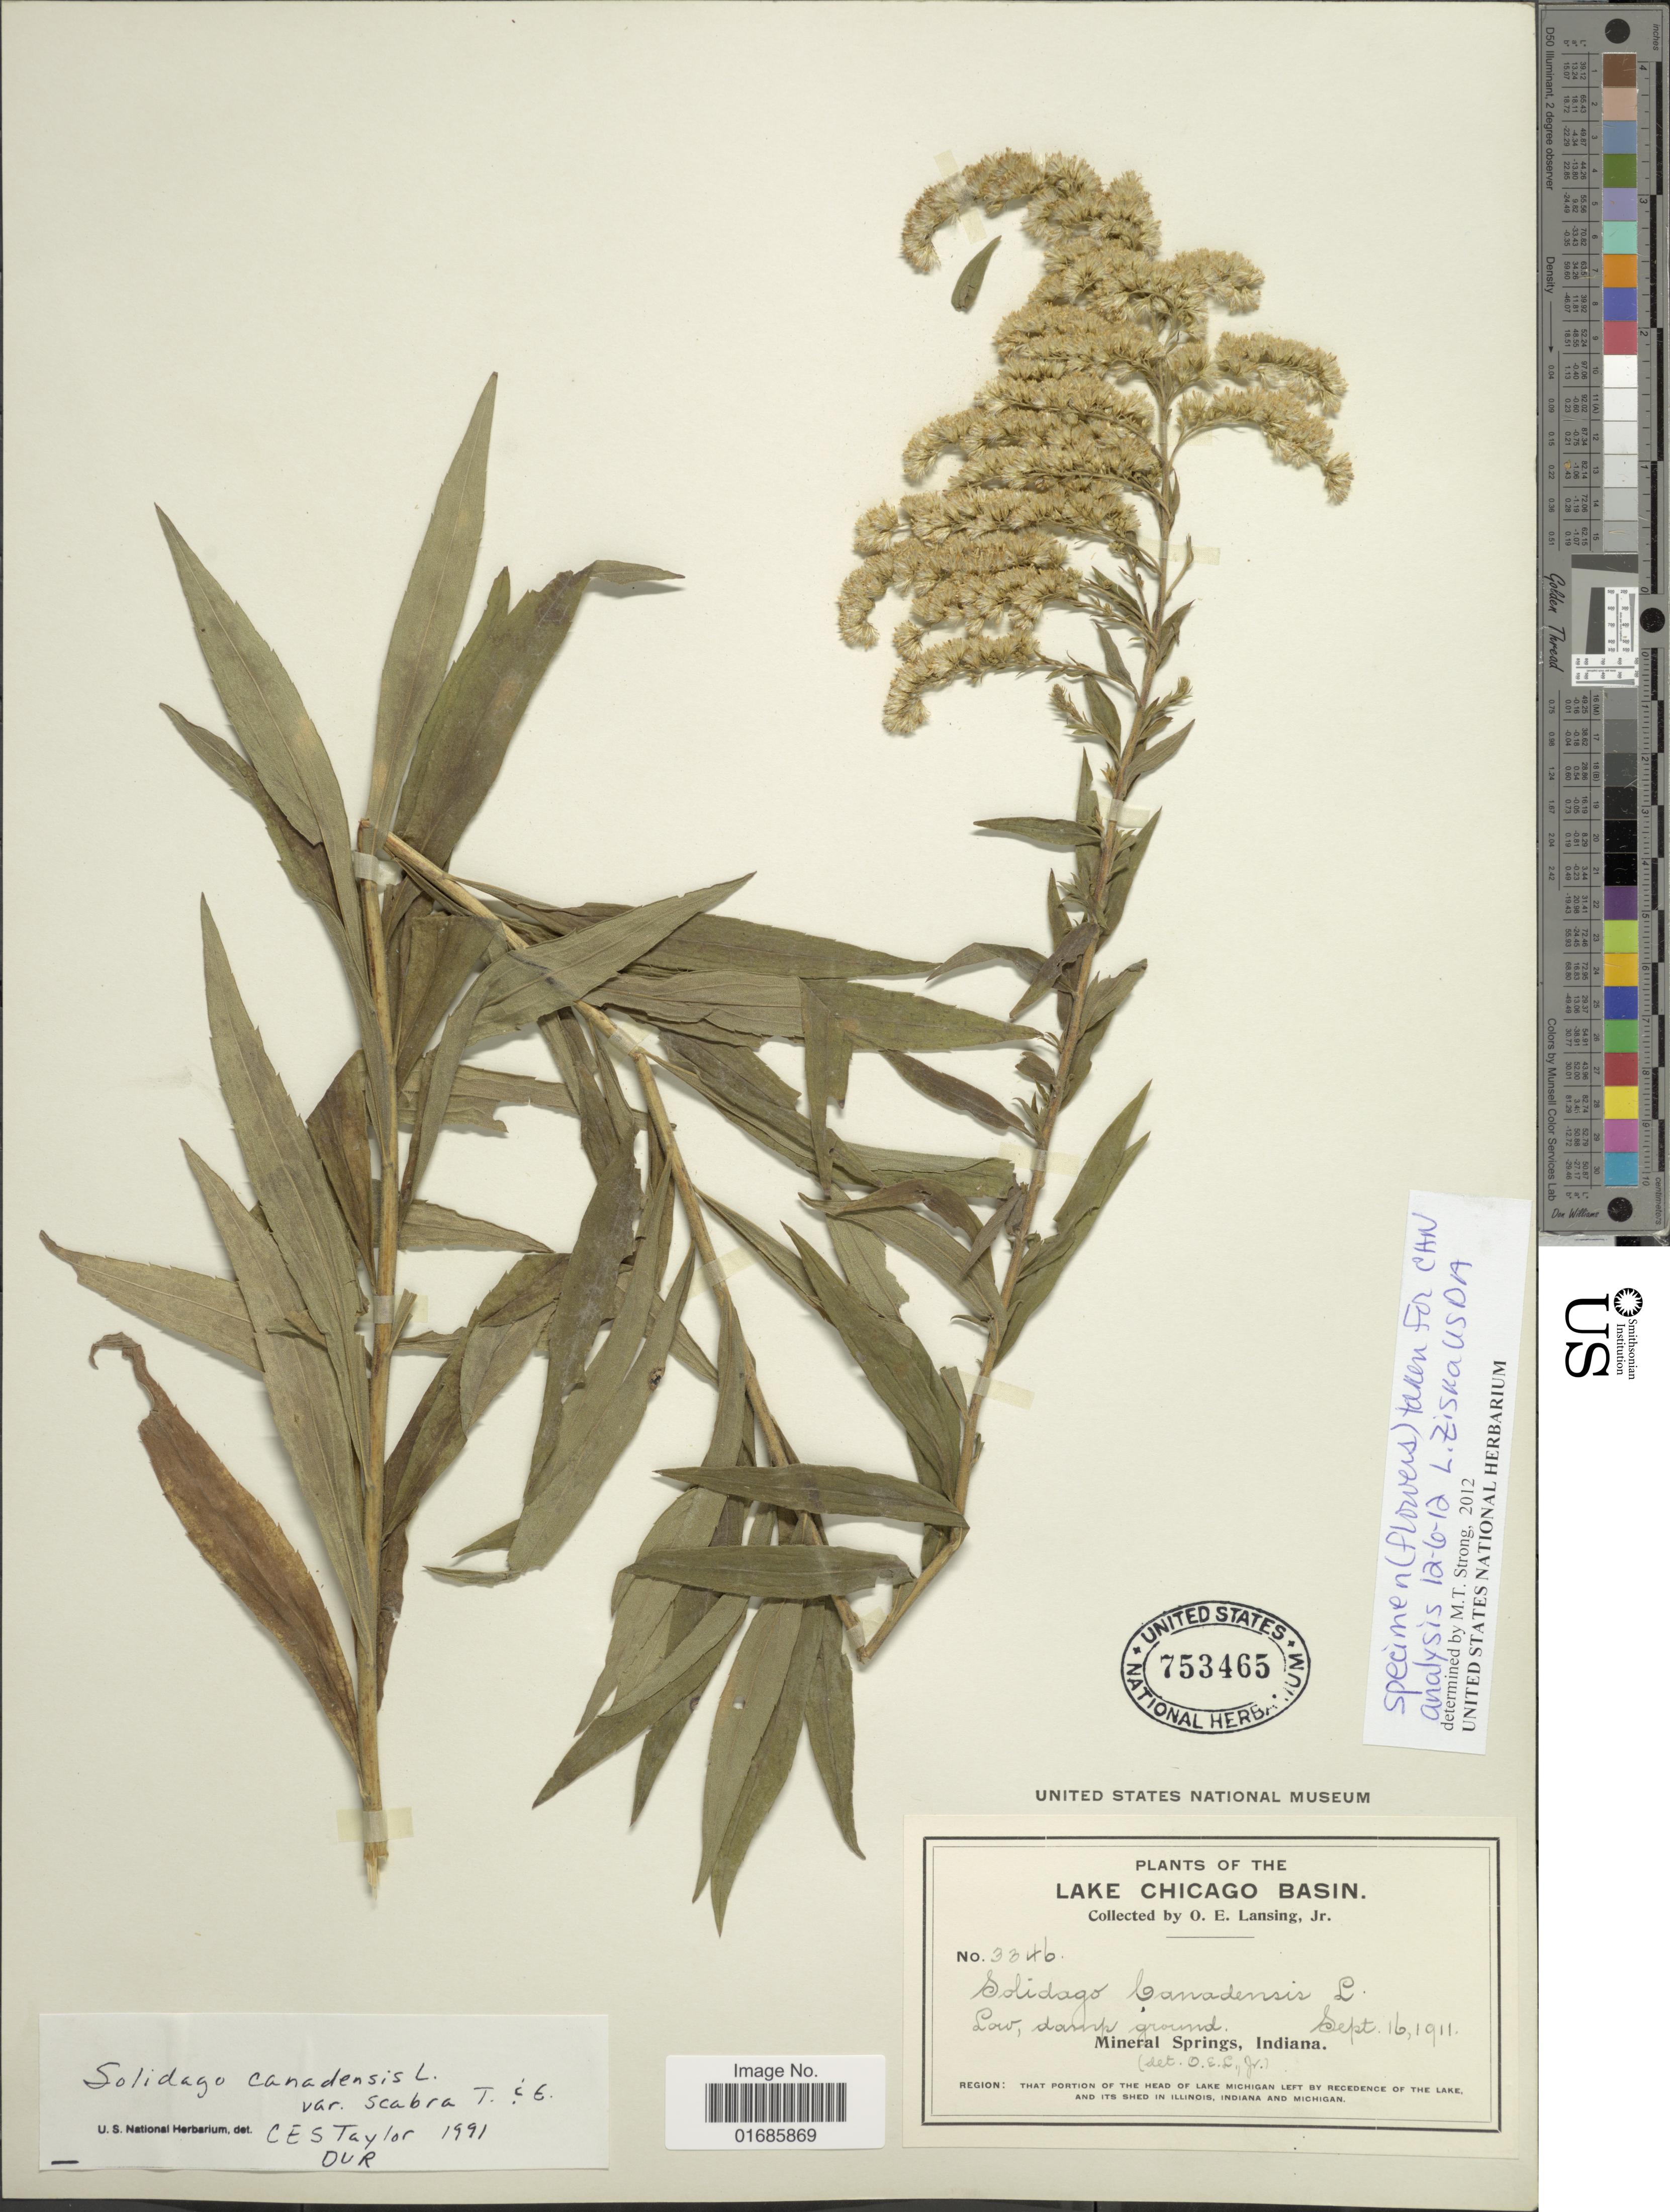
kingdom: Plantae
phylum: Tracheophyta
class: Magnoliopsida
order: Asterales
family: Asteraceae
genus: Solidago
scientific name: Solidago canadensis var. scabra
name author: (Muhl. ex Willd.) Torr. & A. Gray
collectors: O. E. Lansing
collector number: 3346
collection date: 1911-09-16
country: United States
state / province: Indiana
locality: Lake Chicago Basin, Mineral Springs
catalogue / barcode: US 753465